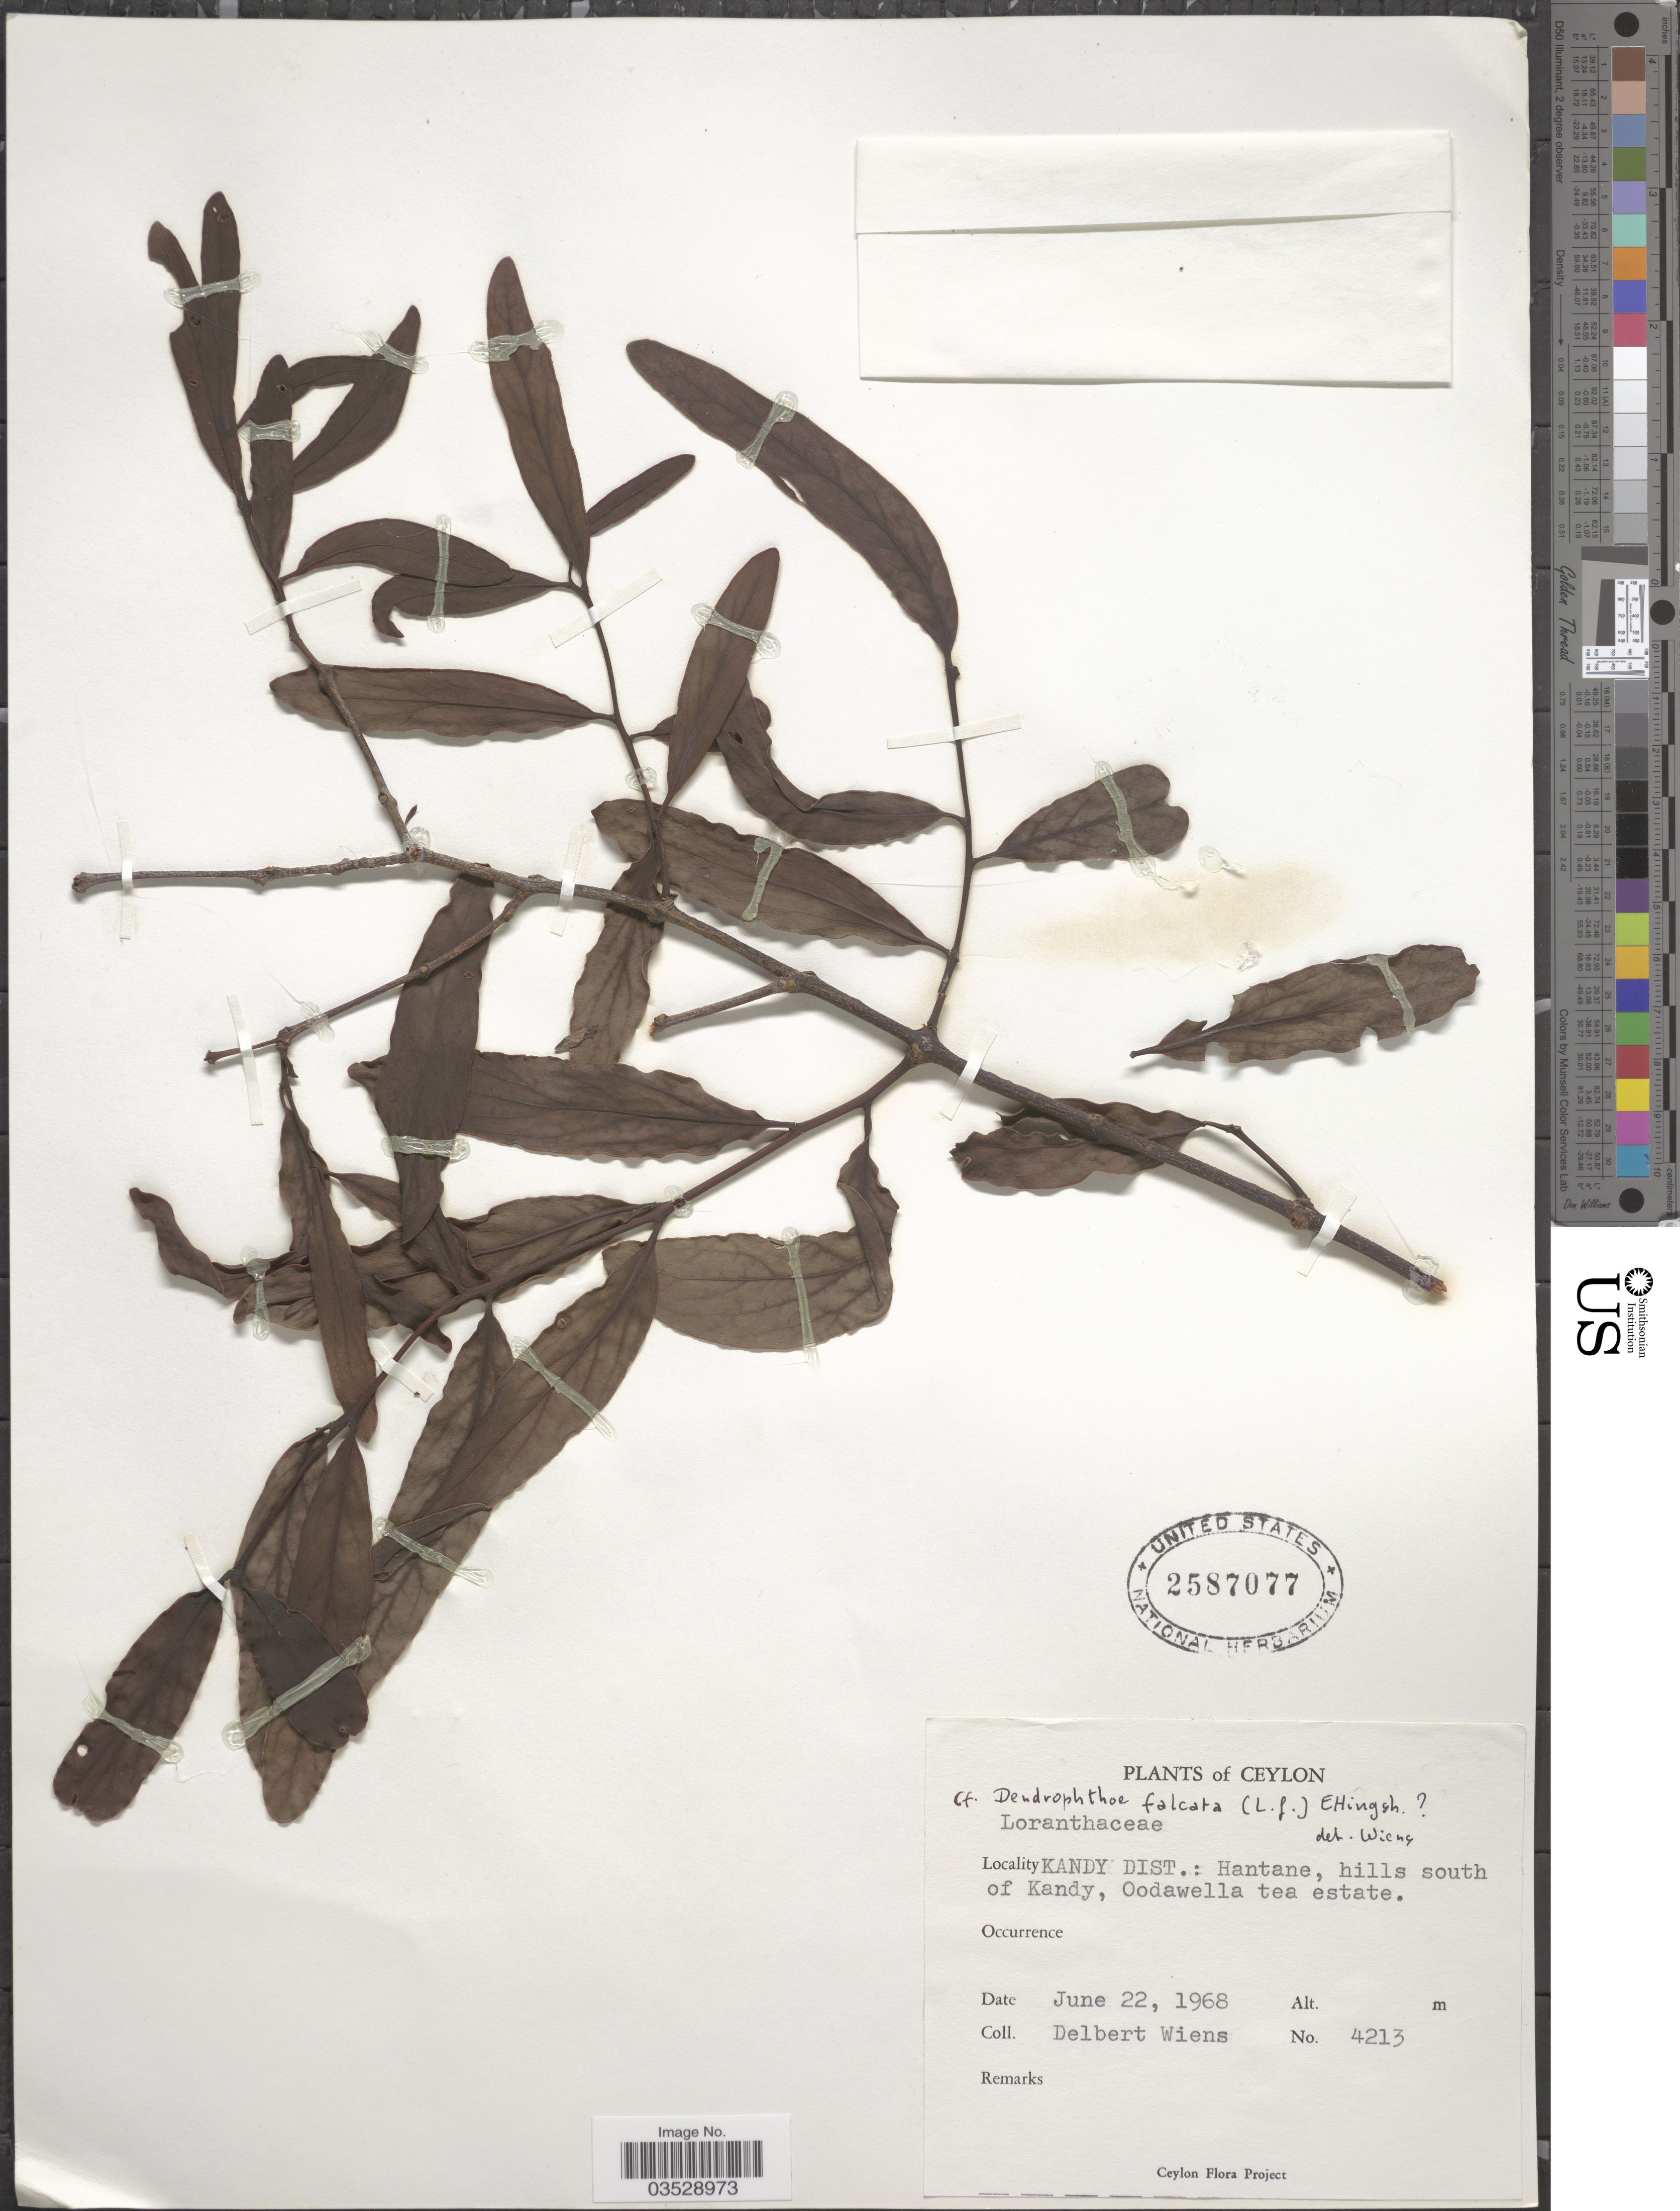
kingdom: Plantae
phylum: Tracheophyta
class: Magnoliopsida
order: Santalales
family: Loranthaceae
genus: Dendrophthoe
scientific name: Dendrophthoe falcata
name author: (L. f.) Ettingsh.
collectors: D. Wiens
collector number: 4213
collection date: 1968-06-22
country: Sri Lanka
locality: Ceylon. Kandy Dist.: Hantane, hills south of Kandy, Oodawella tea estate.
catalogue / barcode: US 2587077